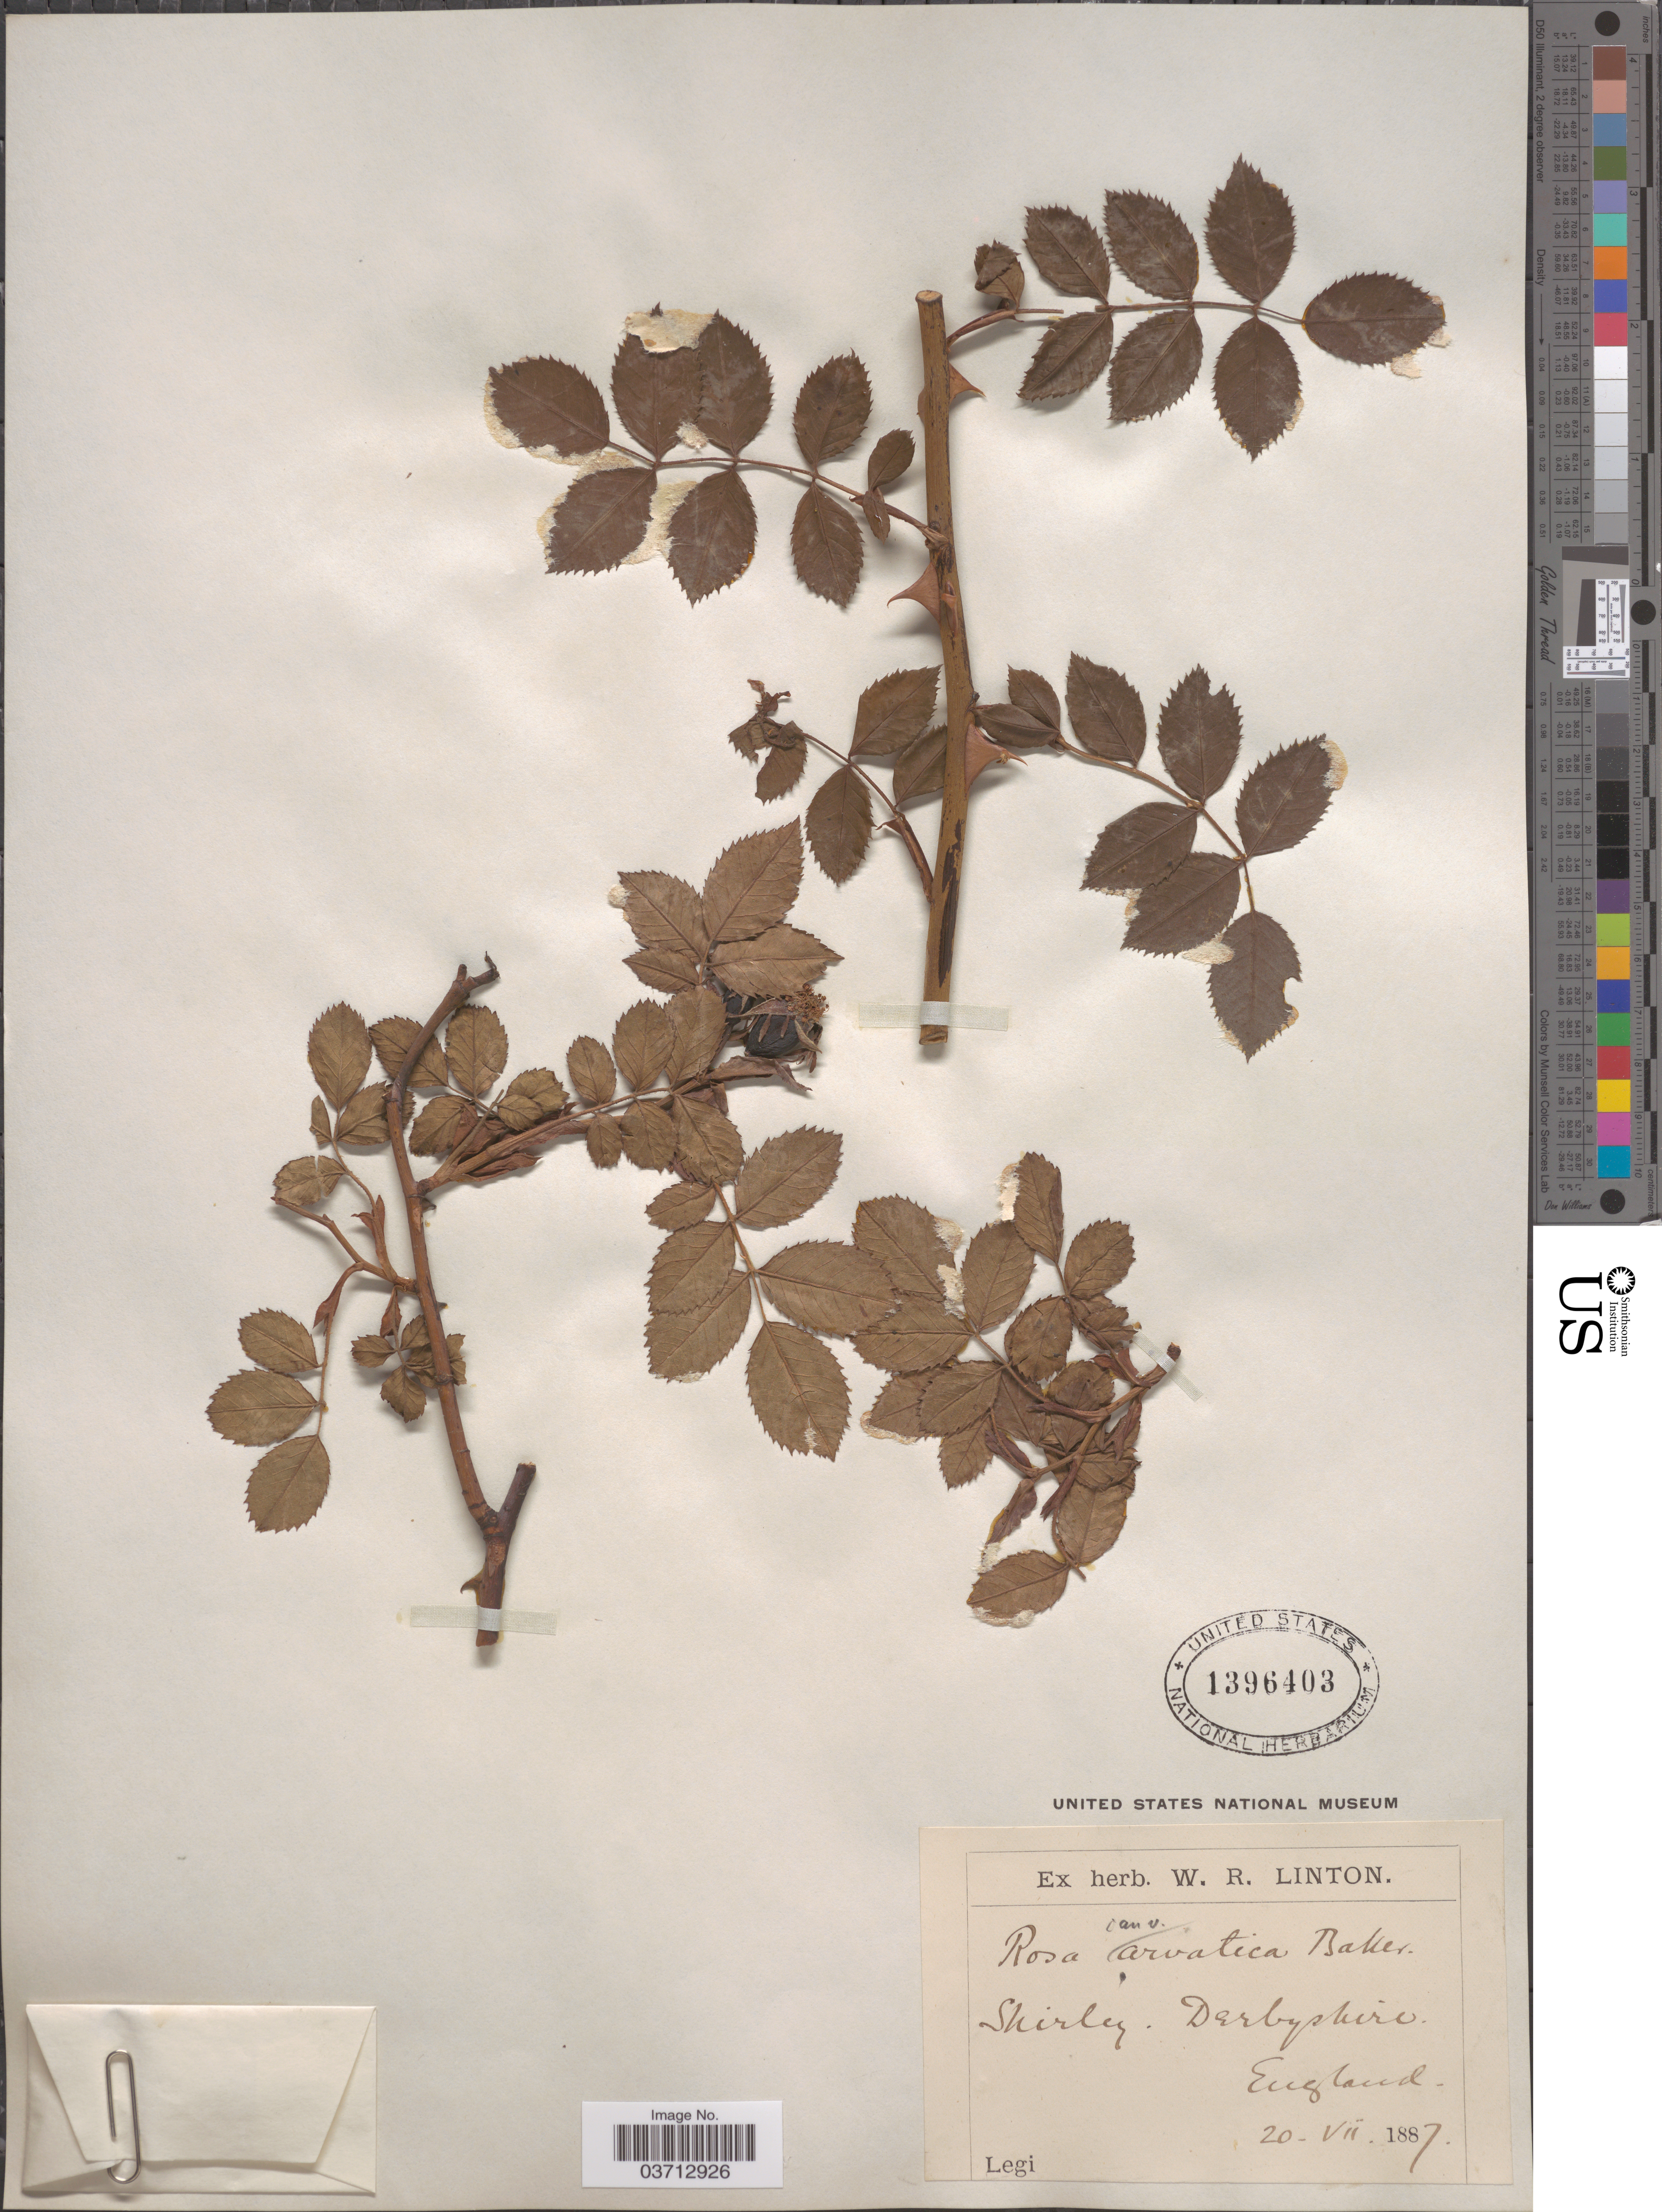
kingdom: Plantae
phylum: Tracheophyta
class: Magnoliopsida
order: Rosales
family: Rosaceae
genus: Rosa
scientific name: Rosa canina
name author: L.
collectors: ex herb. W. R. Linton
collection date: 1887-07-20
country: United Kingdom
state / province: England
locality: Shirley. Derbyshire.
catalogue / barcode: US 1396403